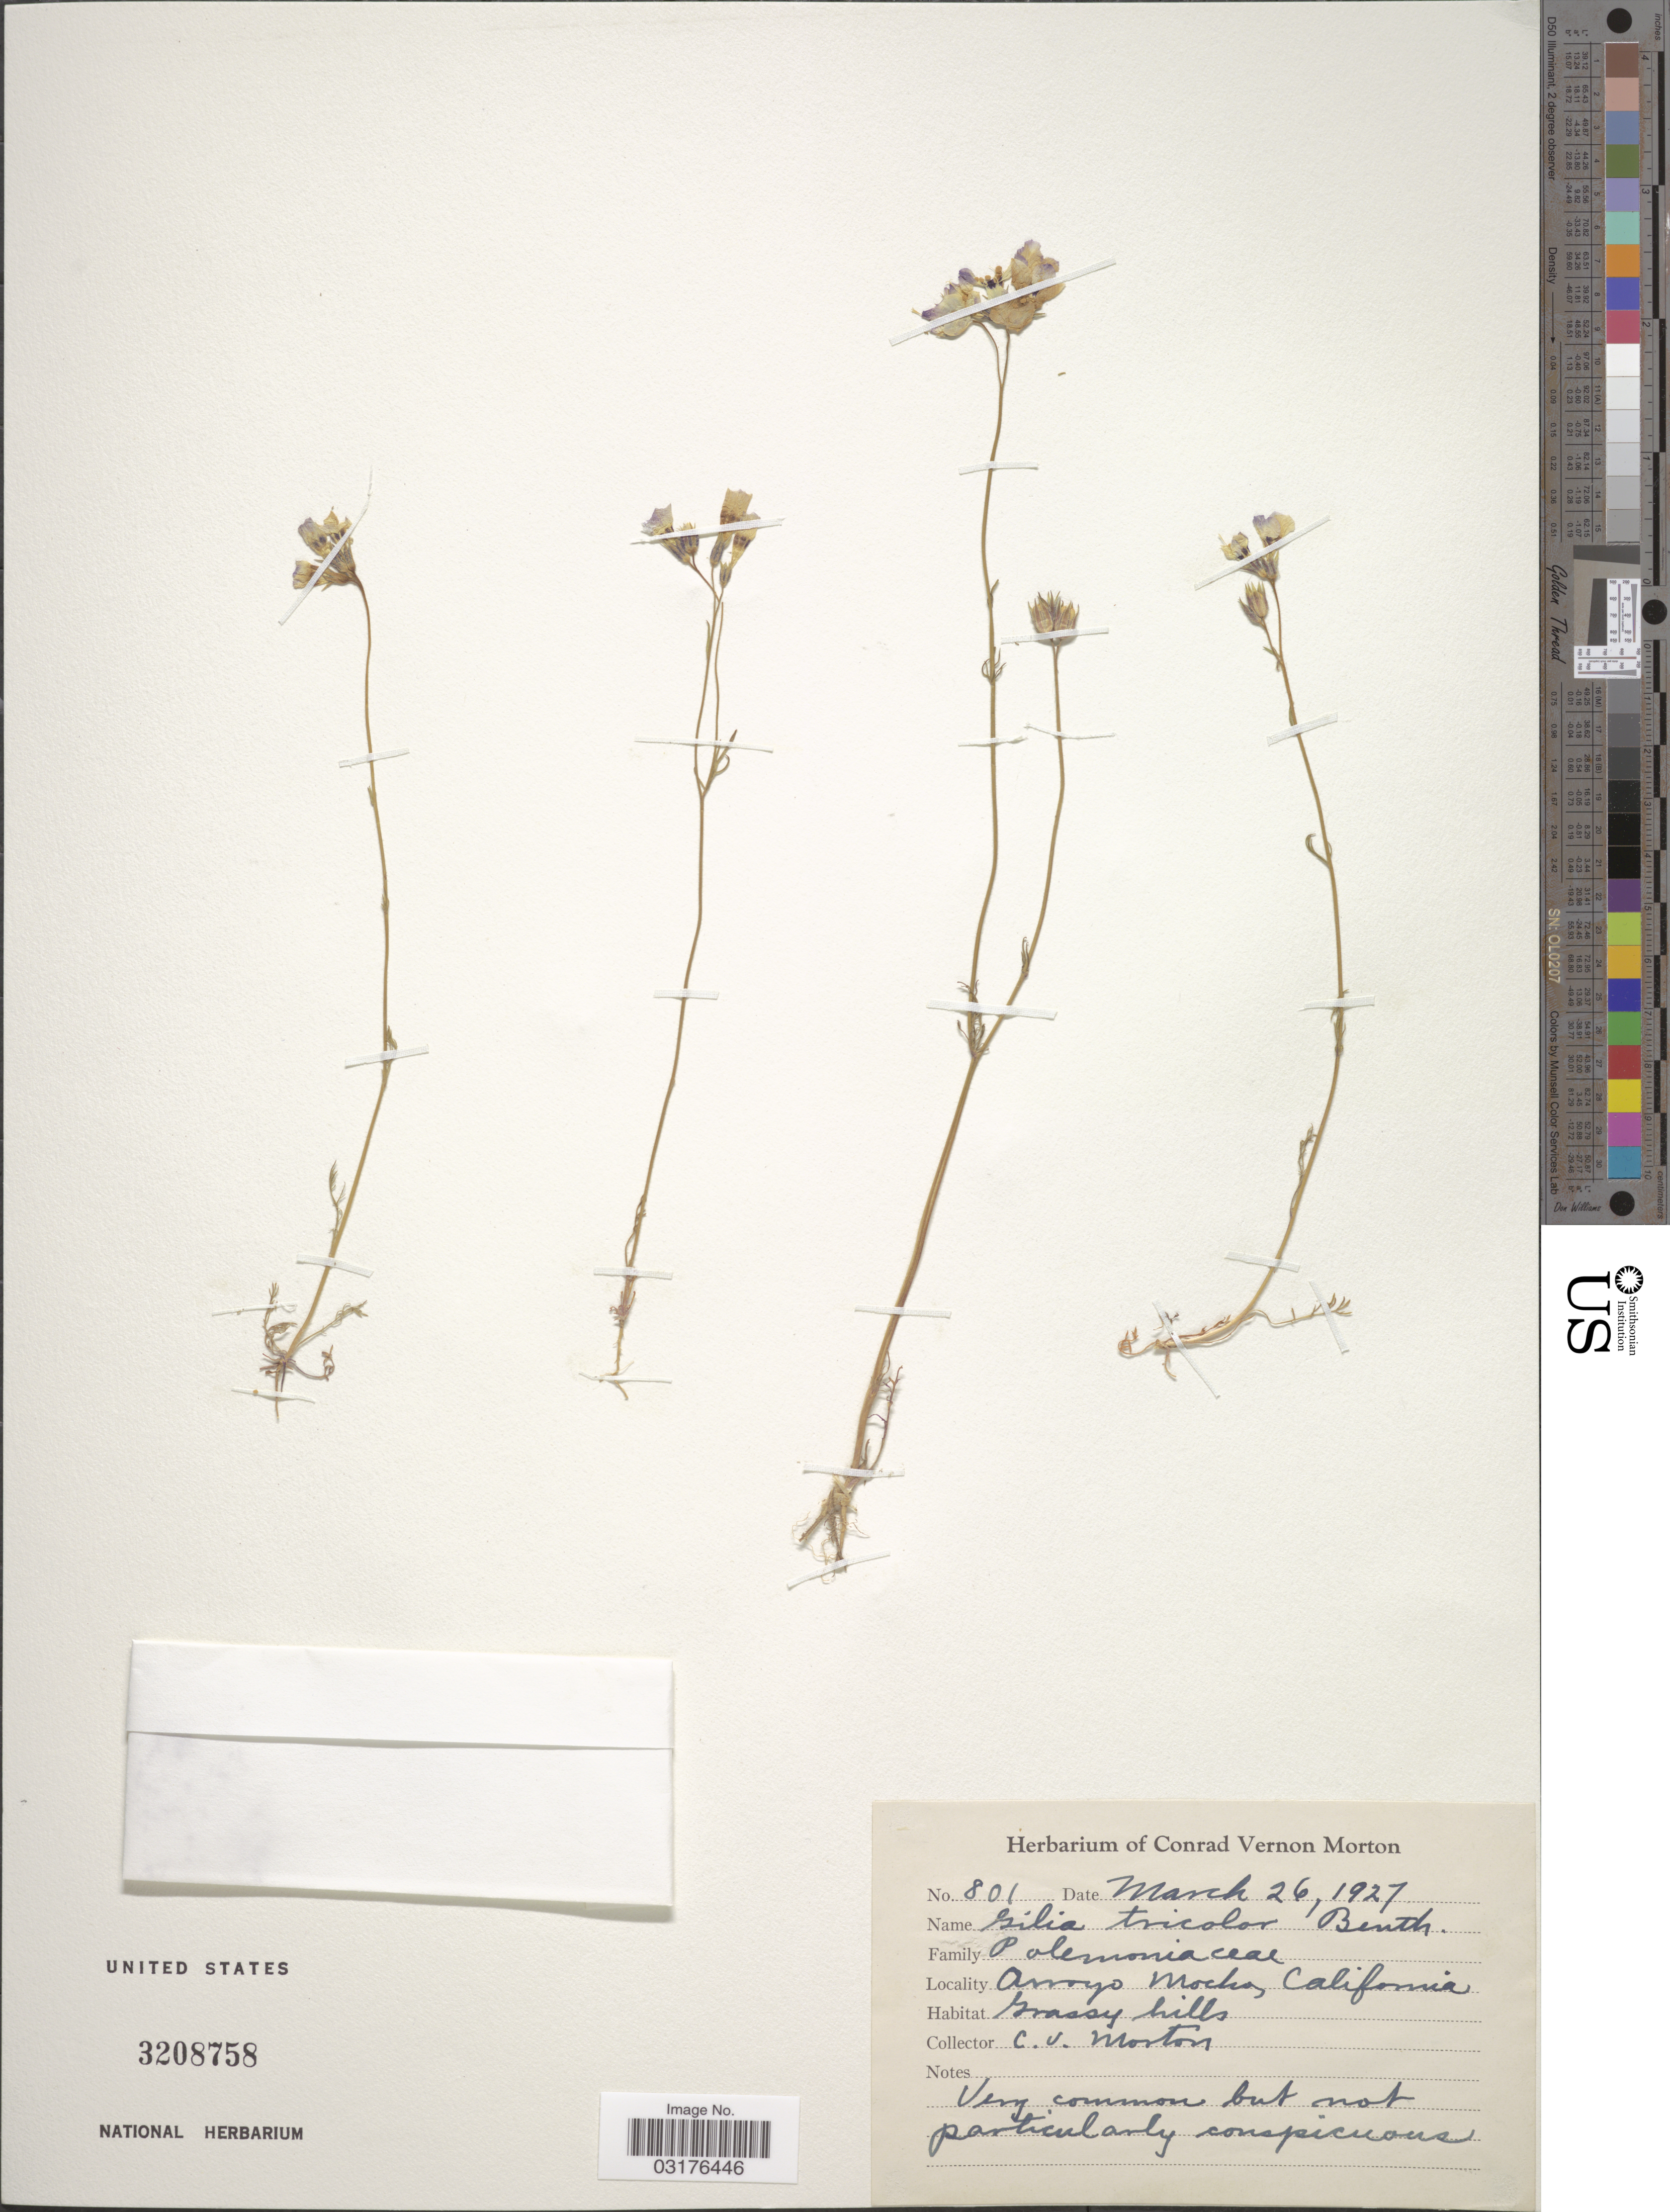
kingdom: Plantae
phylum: Tracheophyta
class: Magnoliopsida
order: Ericales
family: Polemoniaceae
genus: Gilia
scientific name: Gilia tricolor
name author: Benth.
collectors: C. V. Morton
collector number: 801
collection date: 1927-03-26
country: United States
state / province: California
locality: Arroyo Mocho.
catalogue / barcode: US 3208758